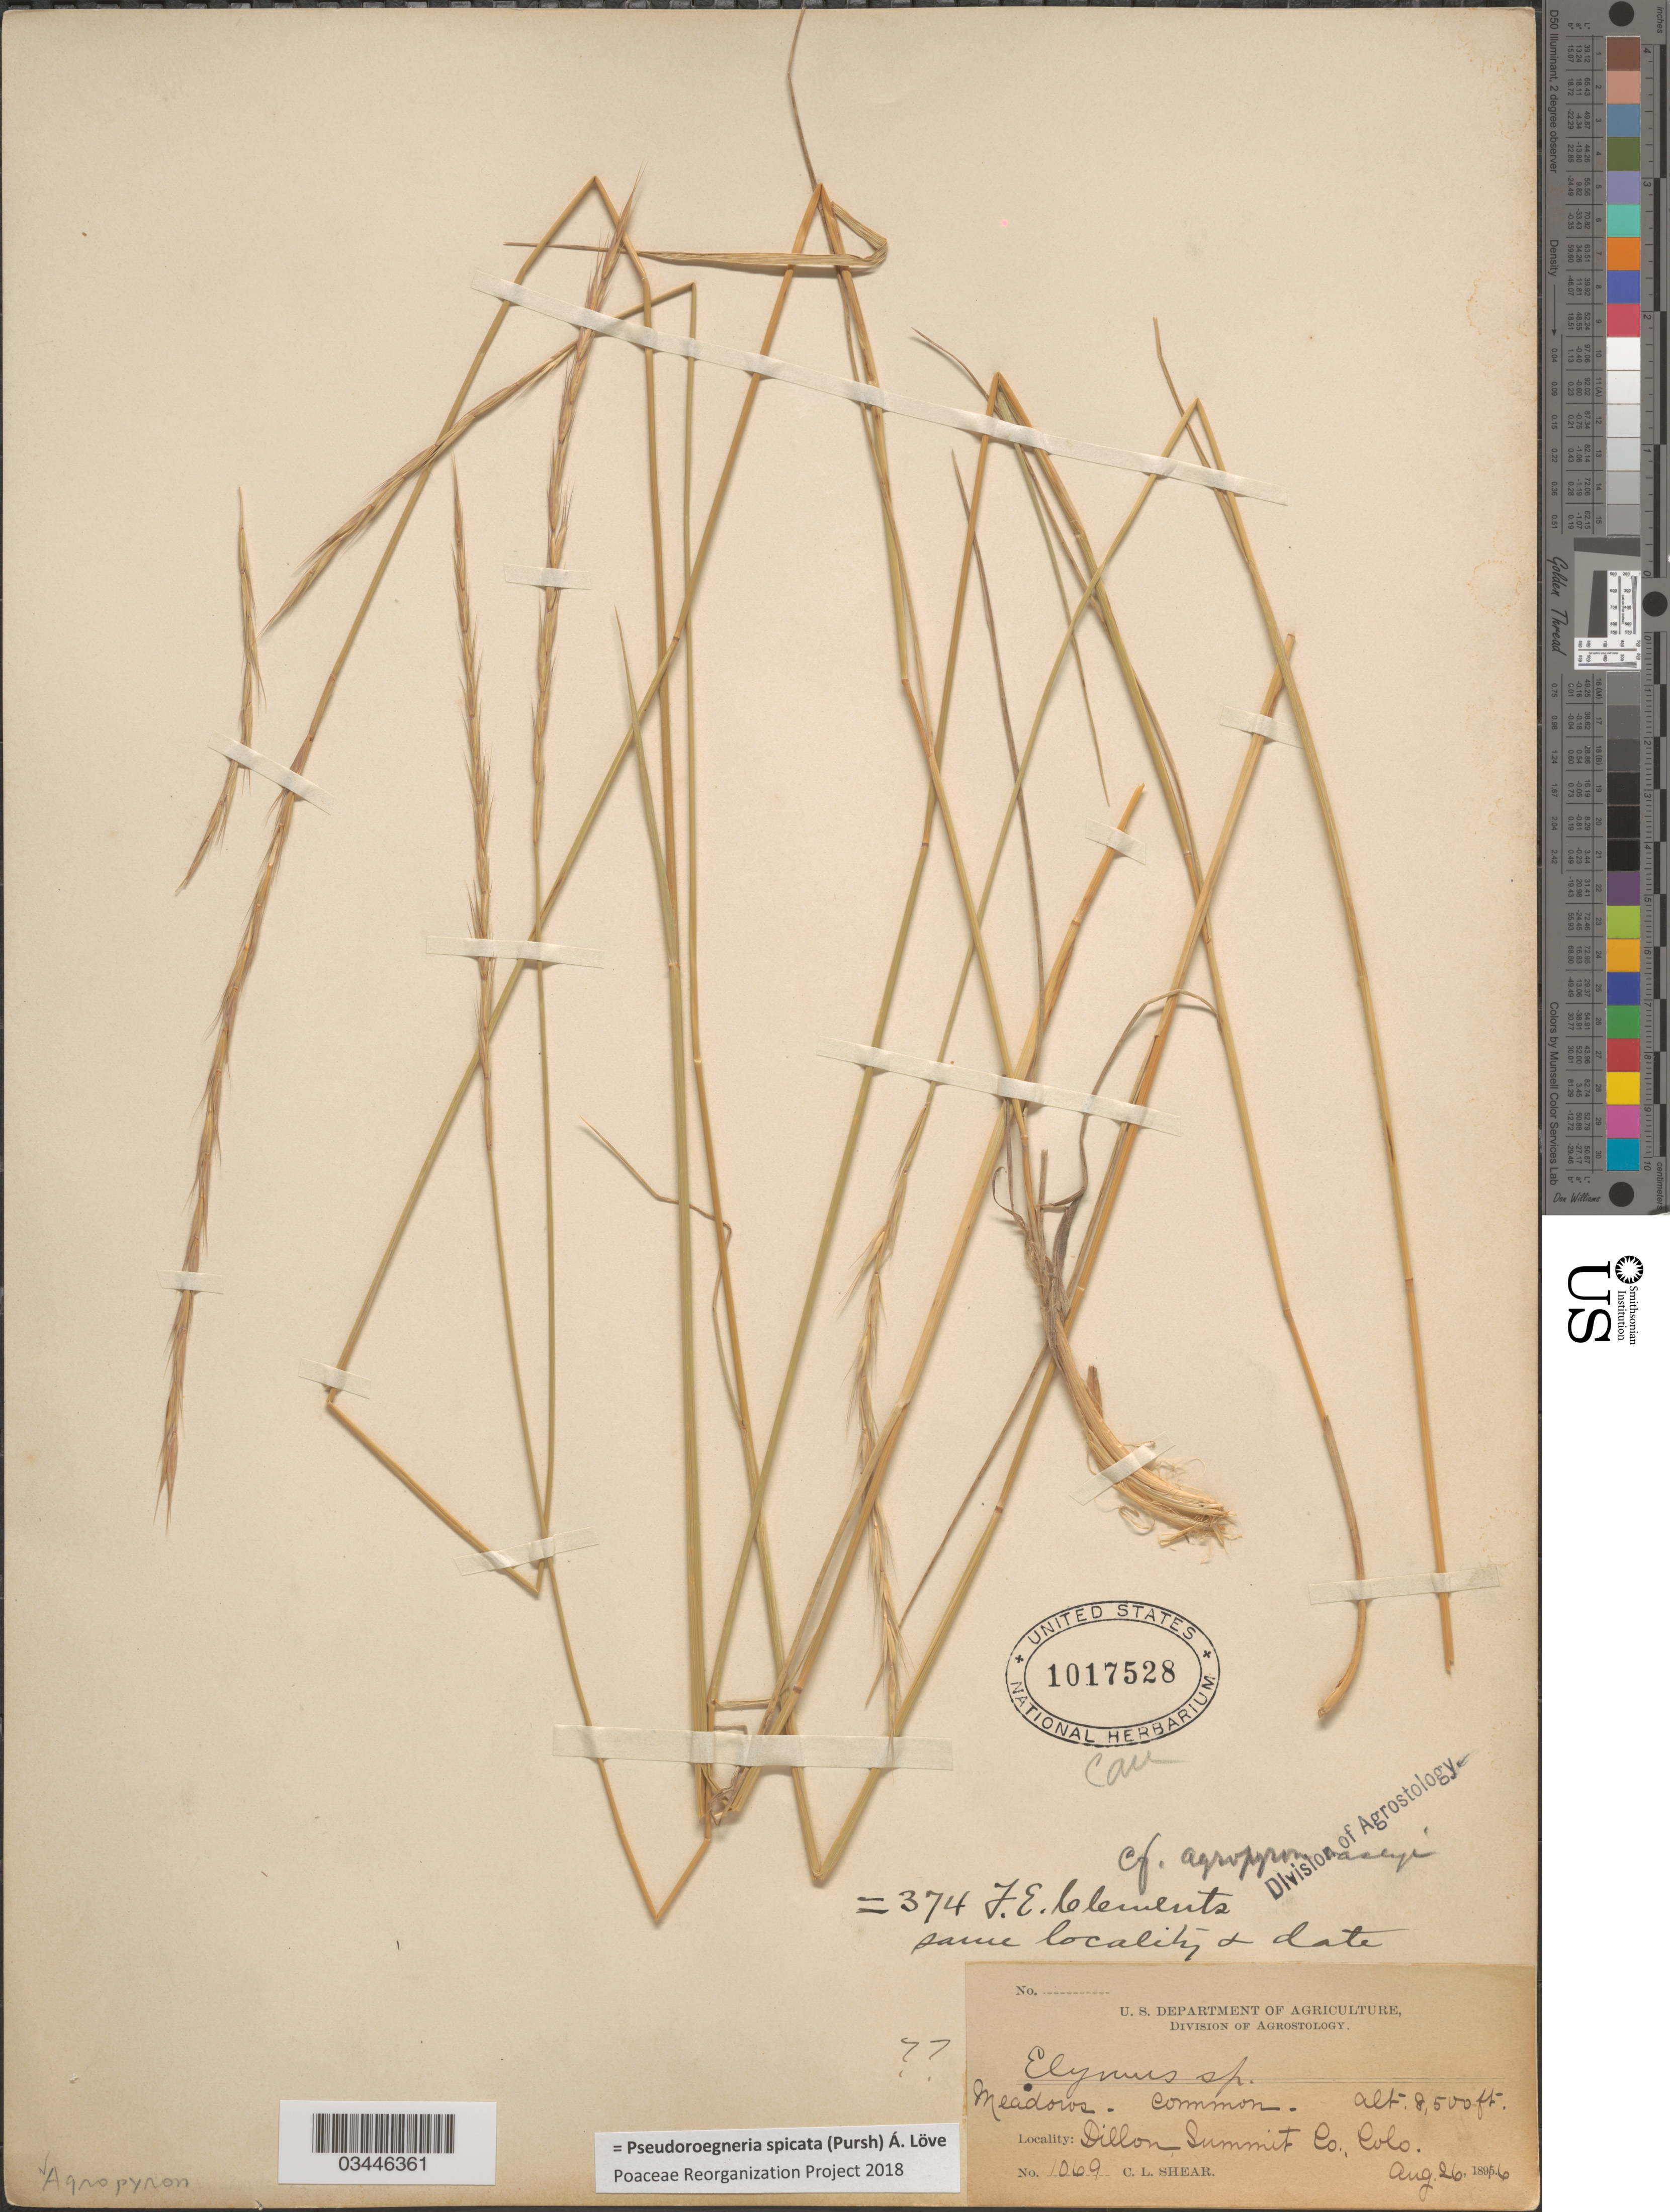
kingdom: Plantae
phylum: Tracheophyta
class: Liliopsida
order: Poales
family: Poaceae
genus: Pseudoroegneria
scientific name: Pseudoroegneria spicata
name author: (Pursh) Á. Löve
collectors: C. L. Shear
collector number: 1069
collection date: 1896-08-26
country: United States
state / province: Colorado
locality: Dillon Summit Co.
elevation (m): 2591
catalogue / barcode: US 1017528